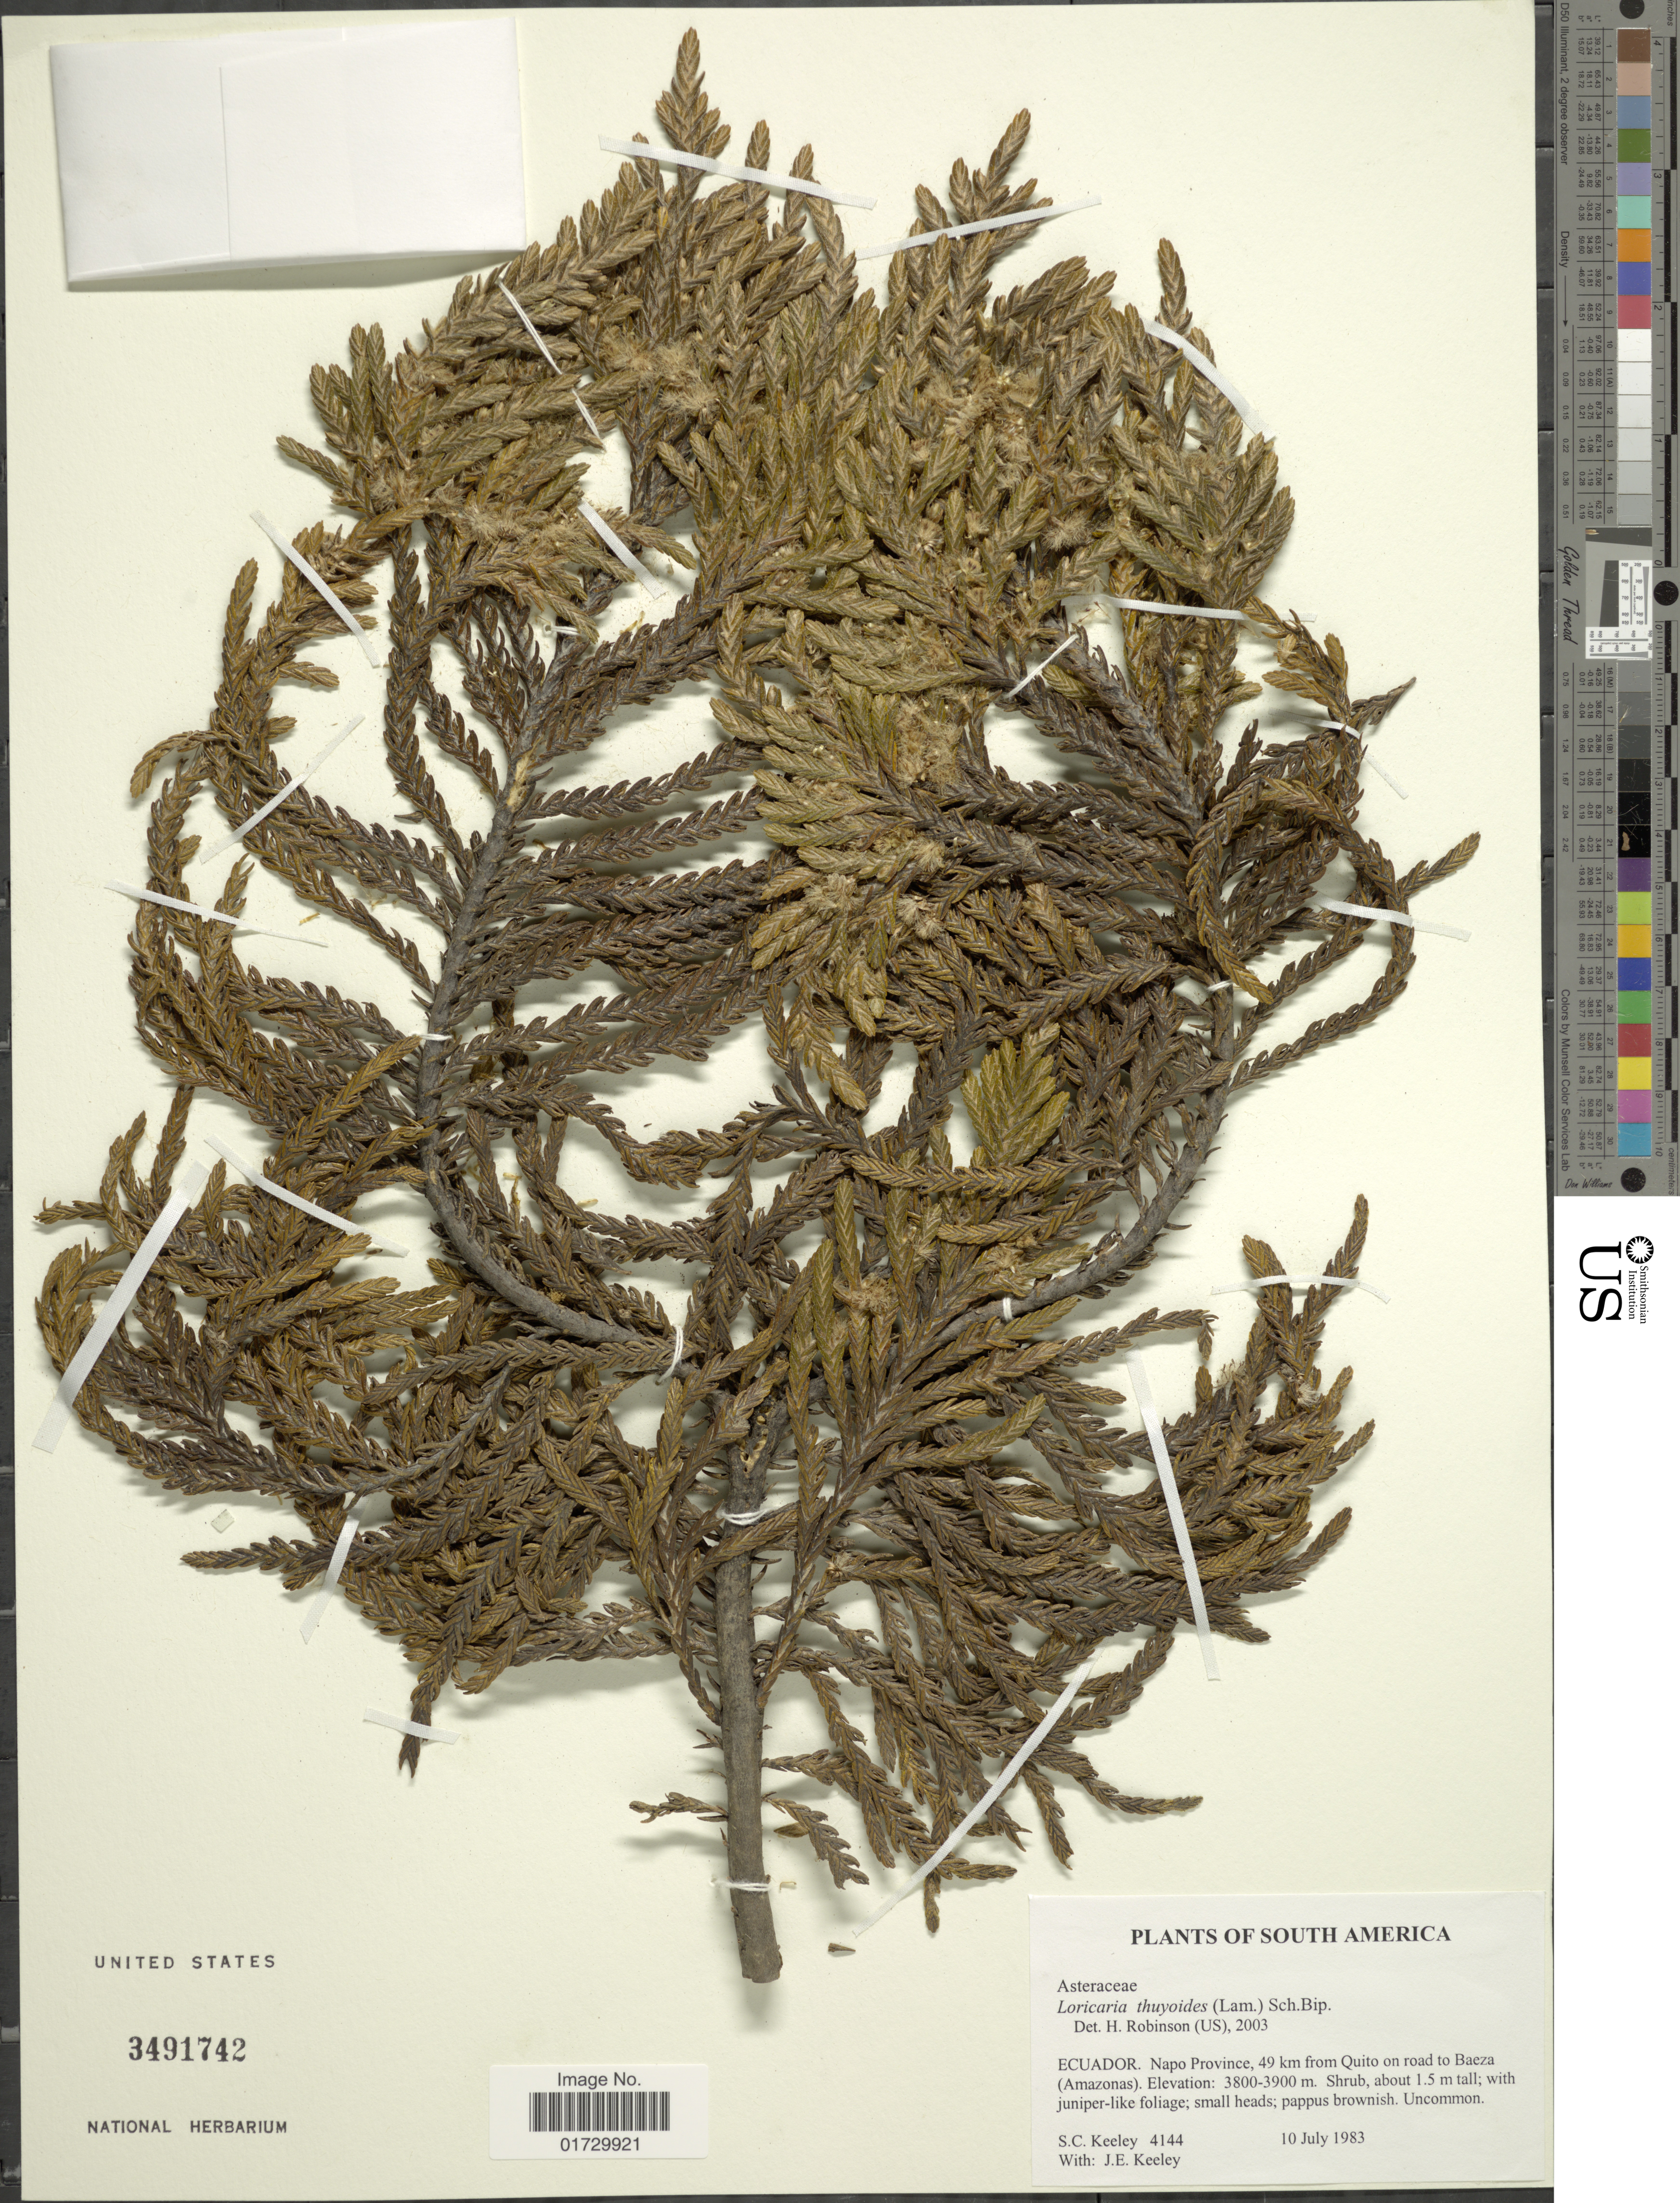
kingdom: Plantae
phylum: Tracheophyta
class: Magnoliopsida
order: Asterales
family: Asteraceae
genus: Loricaria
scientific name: Loricaria thuyoides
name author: (Lam.) Sch. Bip.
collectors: S. C. Keeley & J. E. Keeley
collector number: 4144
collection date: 1983-07-10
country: Ecuador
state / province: Napo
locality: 49 km from Quito on road to Baeza (Amazonas)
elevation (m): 3800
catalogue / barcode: US 3491742